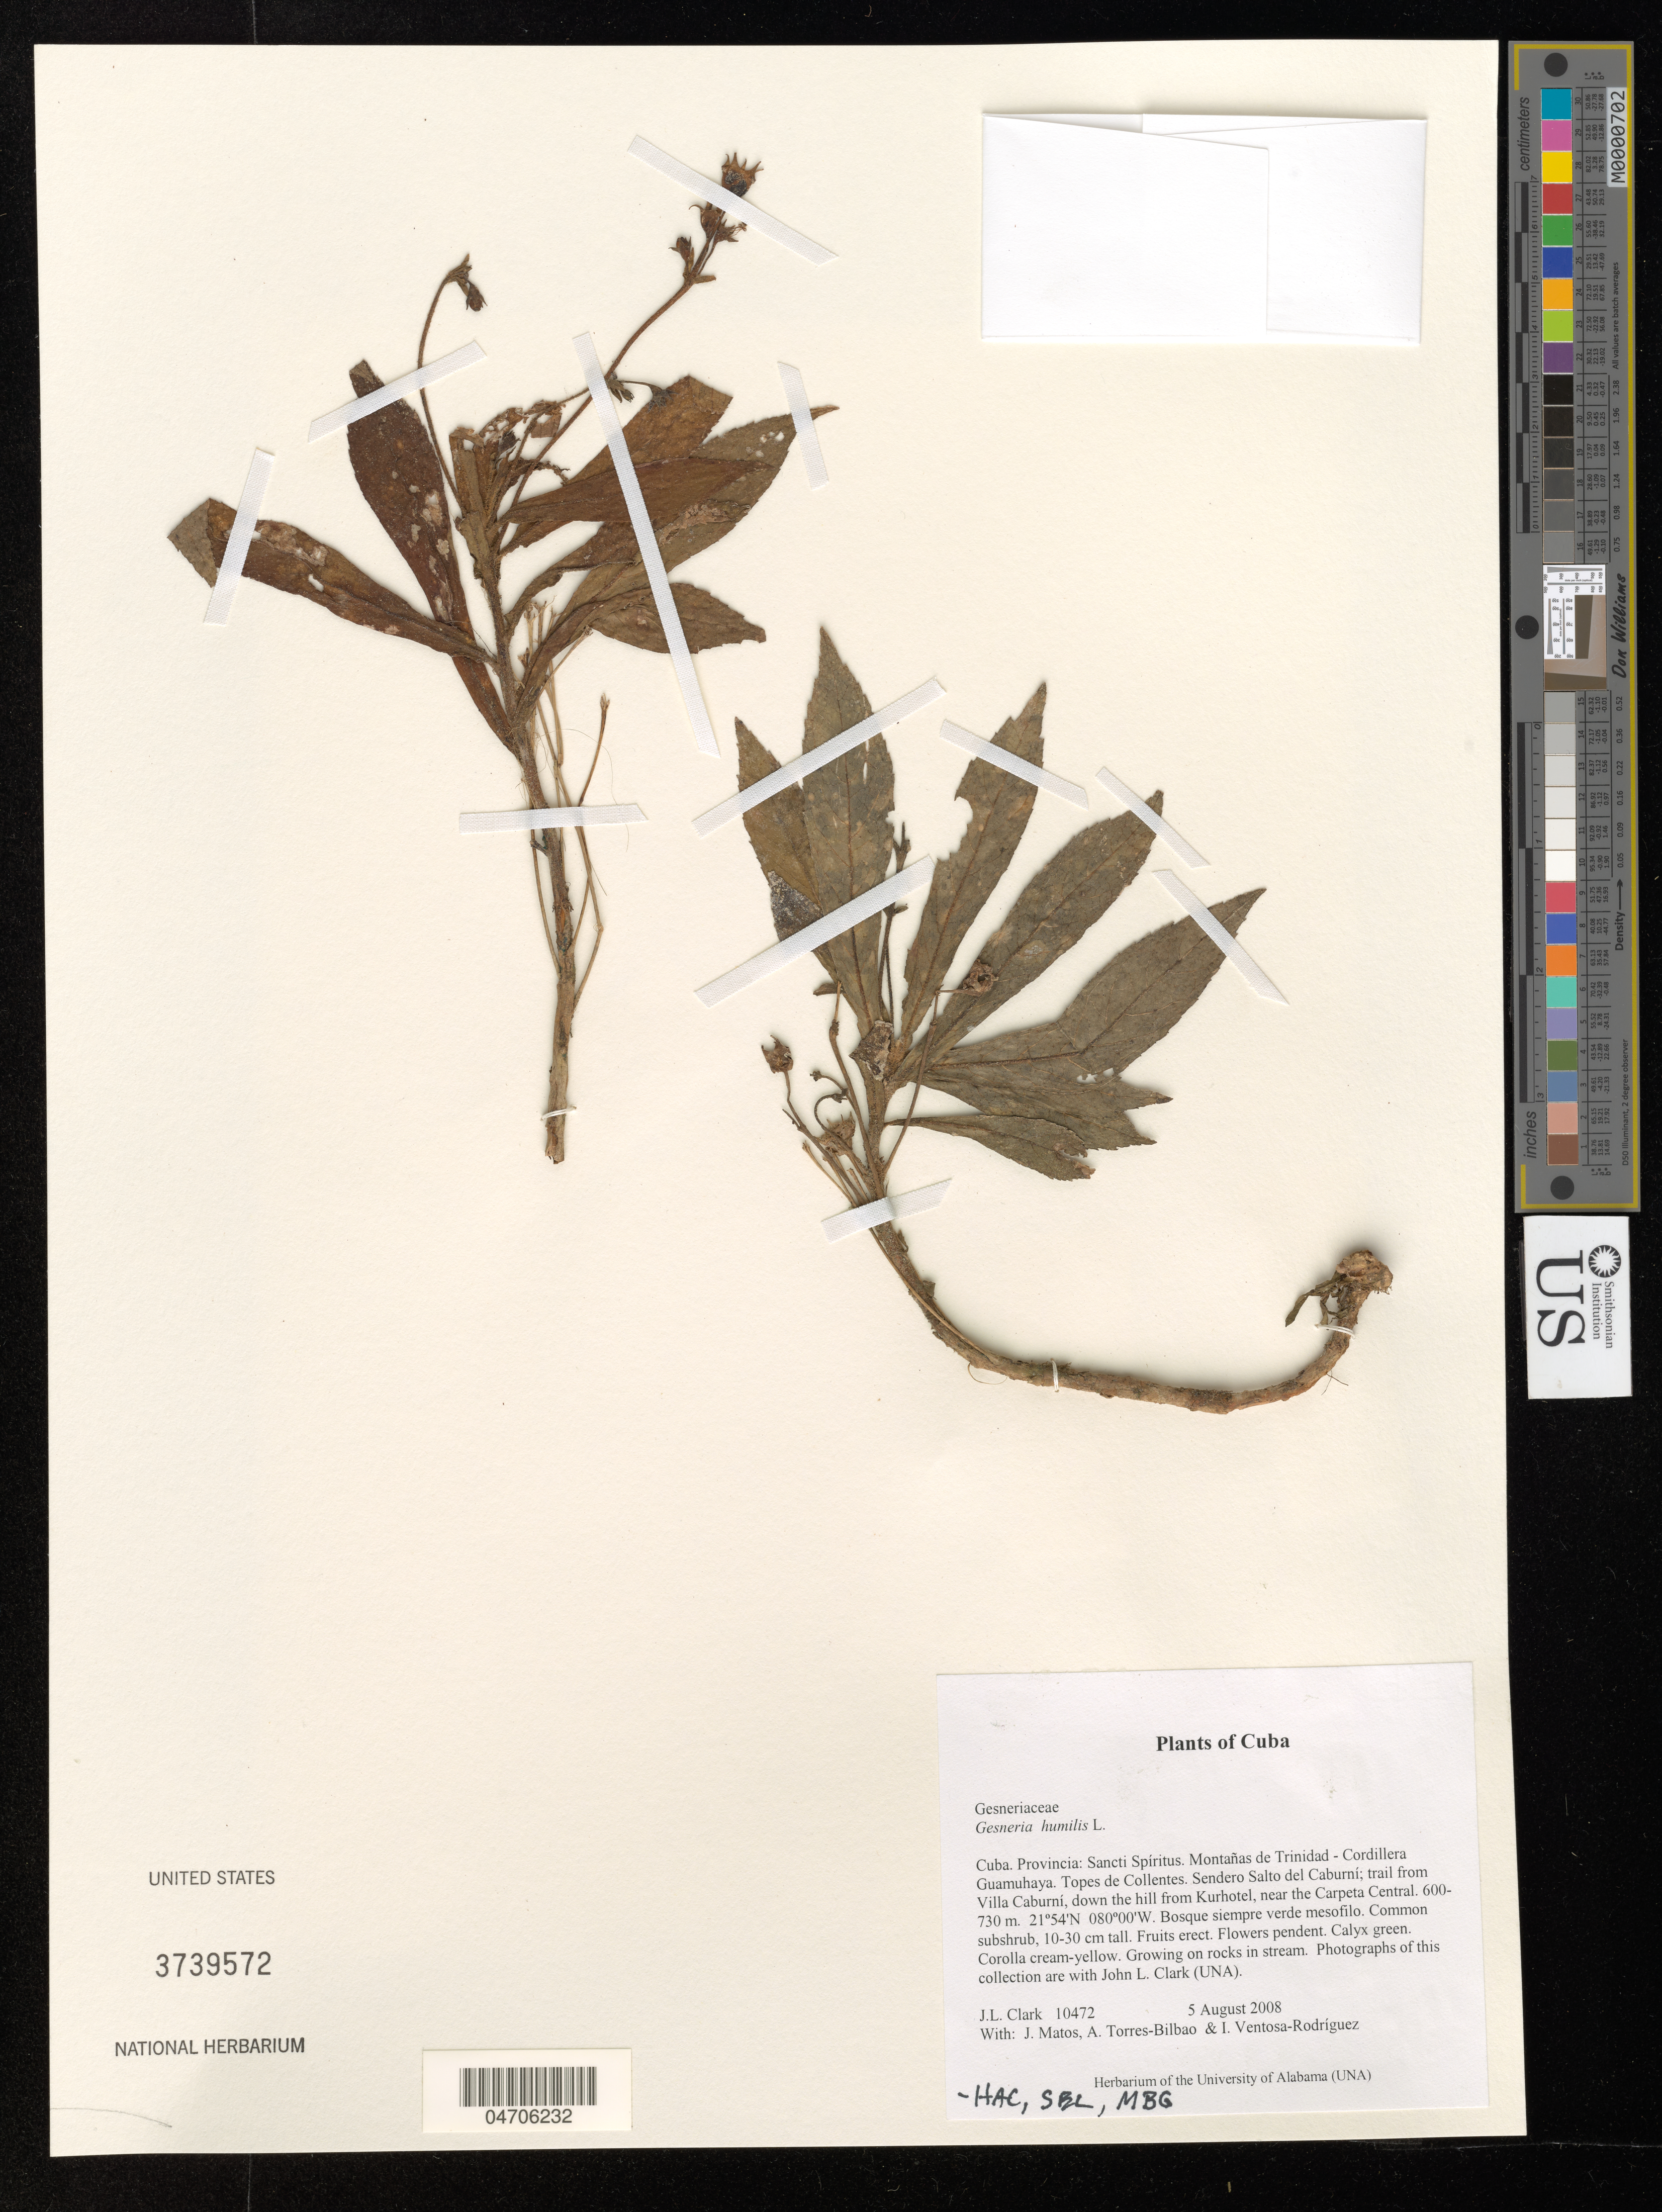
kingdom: Plantae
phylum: Tracheophyta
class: Magnoliopsida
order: Lamiales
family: Gesneriaceae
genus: Gesneria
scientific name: Gesneria humilis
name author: L.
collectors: J. L. Clark, J. Matos, A. Torres-Bilbao & I. Ventosa-Rodríquez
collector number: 10472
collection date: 2008-08-05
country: Cuba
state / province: Sancti Spíritus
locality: Montañas de Trinidad - Cordillera Guamuhaya. Topes de Collentes. Sendero Salto del Caburní; trail from Villa Caburní, down the hill from Kurhotel, near the Carpeta Central.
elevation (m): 600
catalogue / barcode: US 3739572